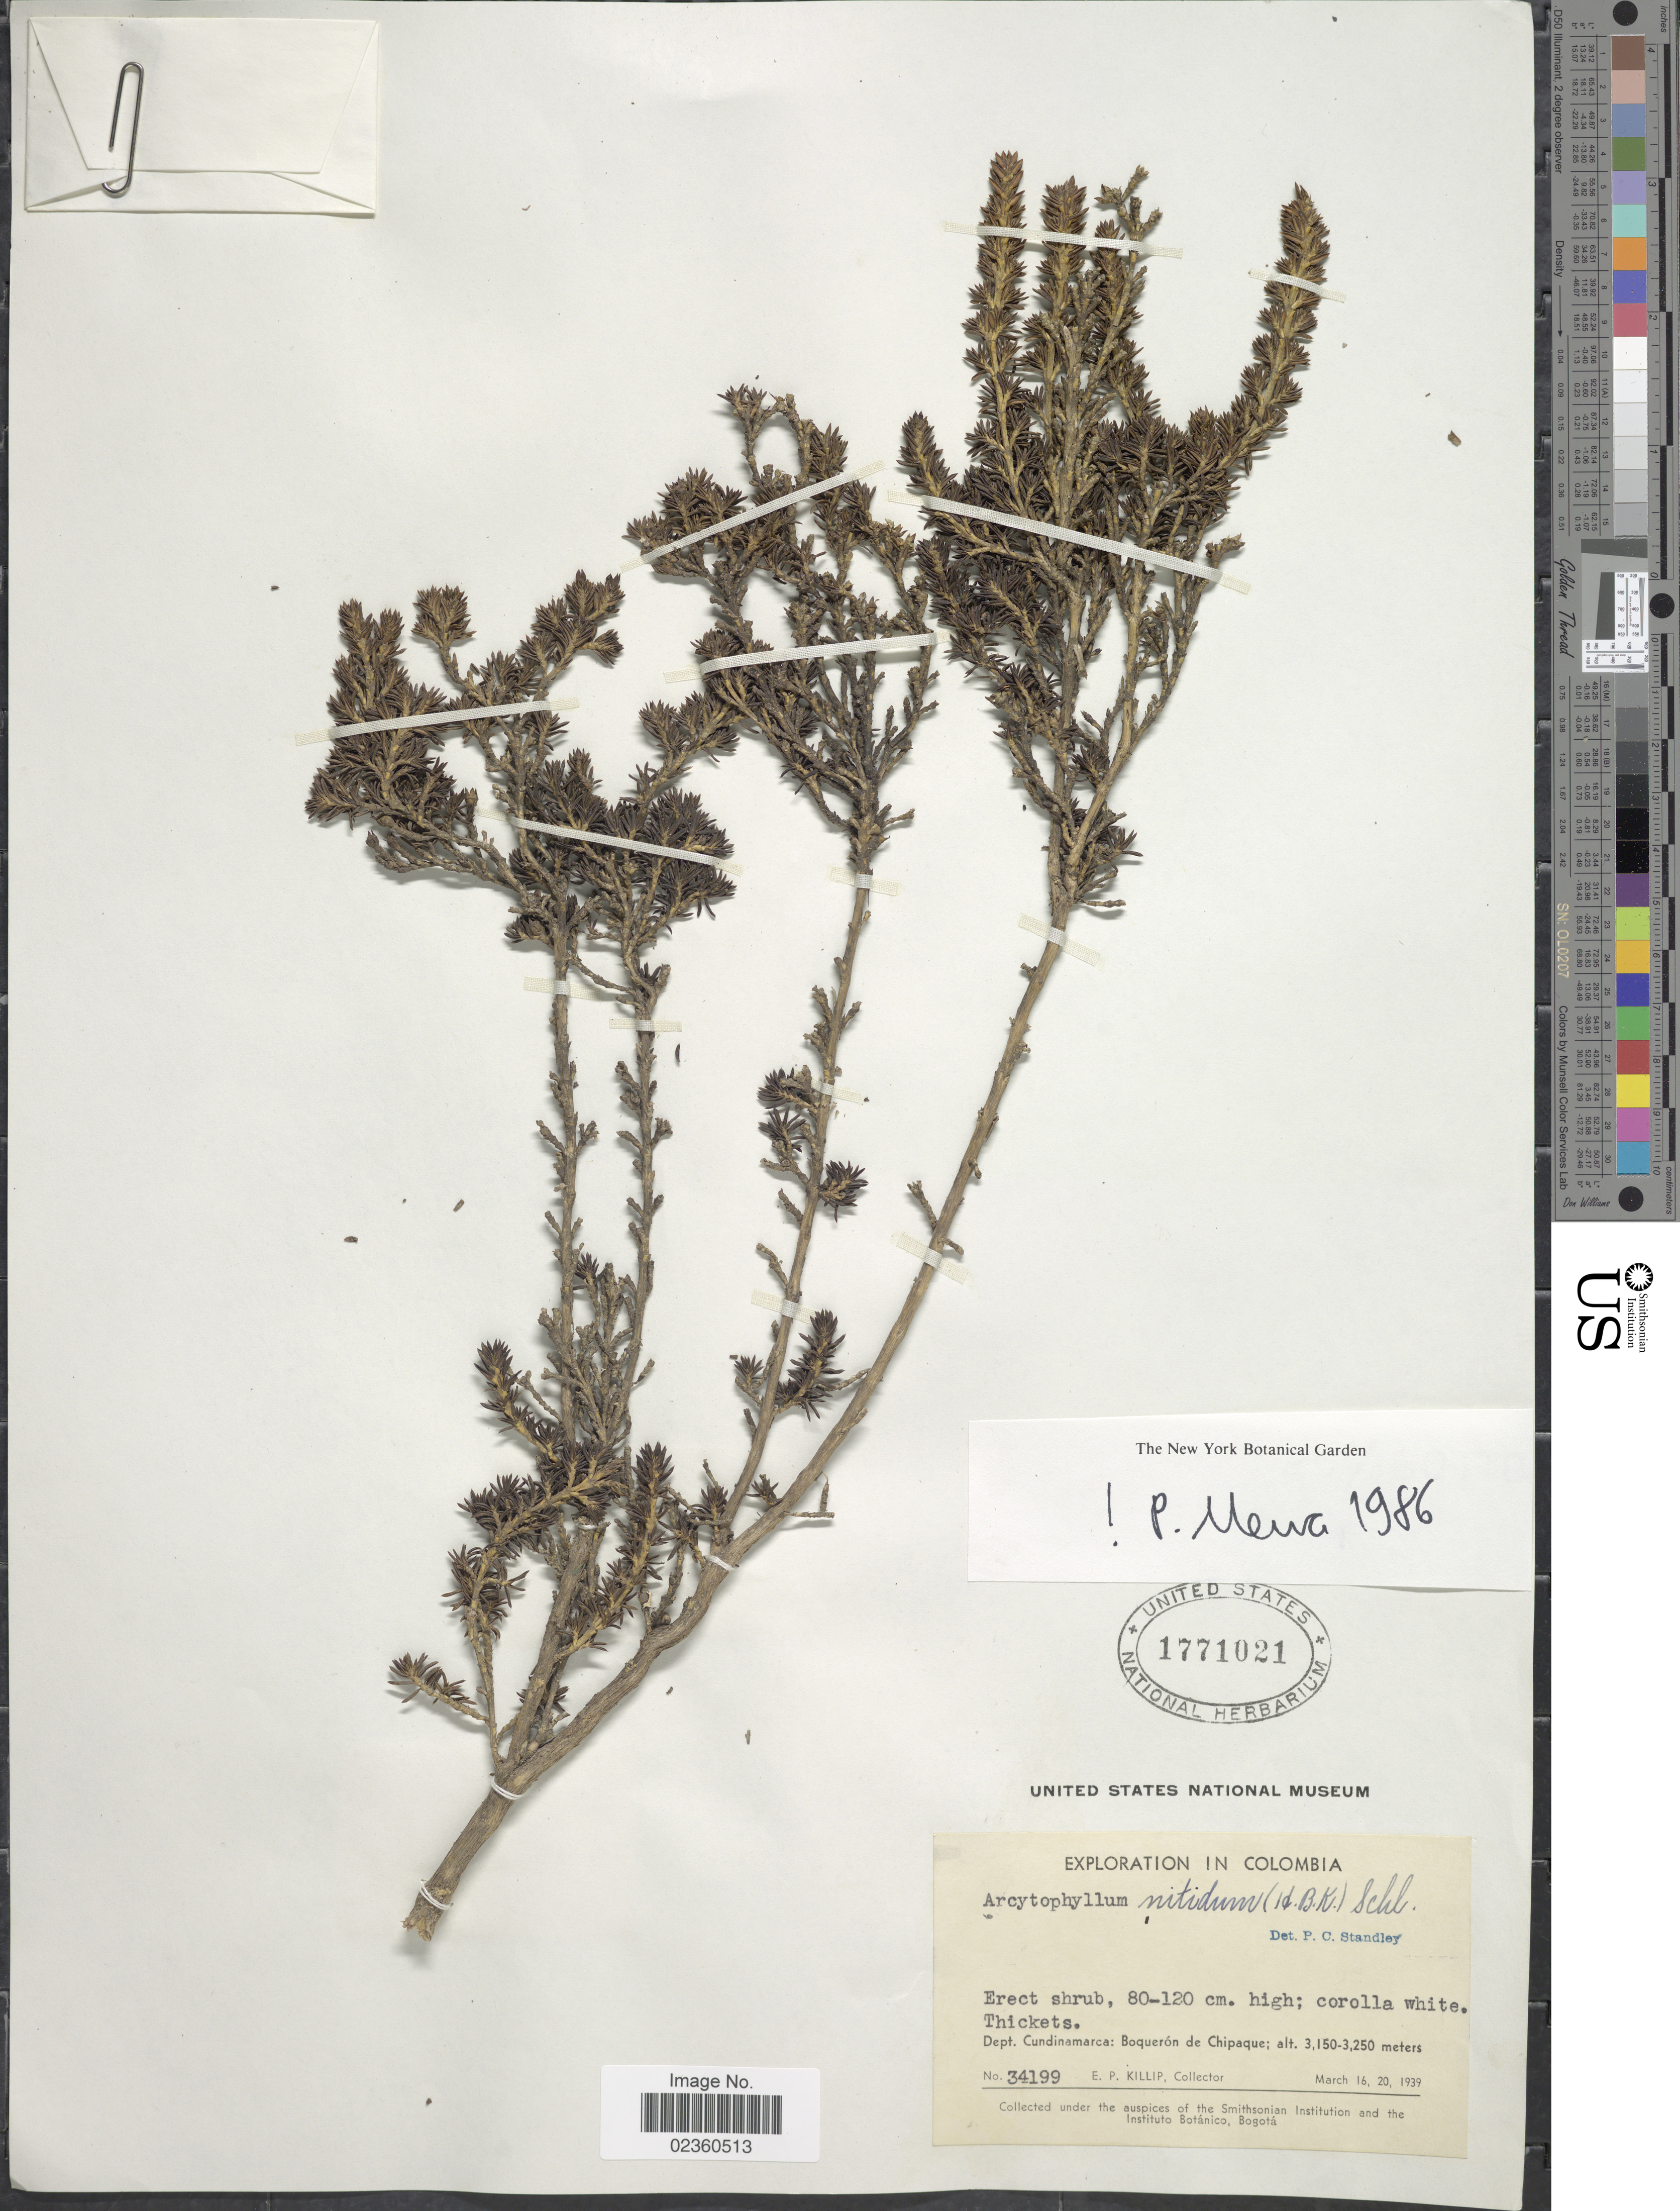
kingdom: Plantae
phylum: Tracheophyta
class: Magnoliopsida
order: Gentianales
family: Rubiaceae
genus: Arcytophyllum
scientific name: Arcytophyllum nitidum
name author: (Kunth) Schltdl.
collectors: E. P. Killip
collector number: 34199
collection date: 1939-03-16/1939-03-20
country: Colombia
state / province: Cundinamarca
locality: Thickets, Dept. Cundinamarca, Boquerón de Chipaque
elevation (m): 3150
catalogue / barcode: US 1771021